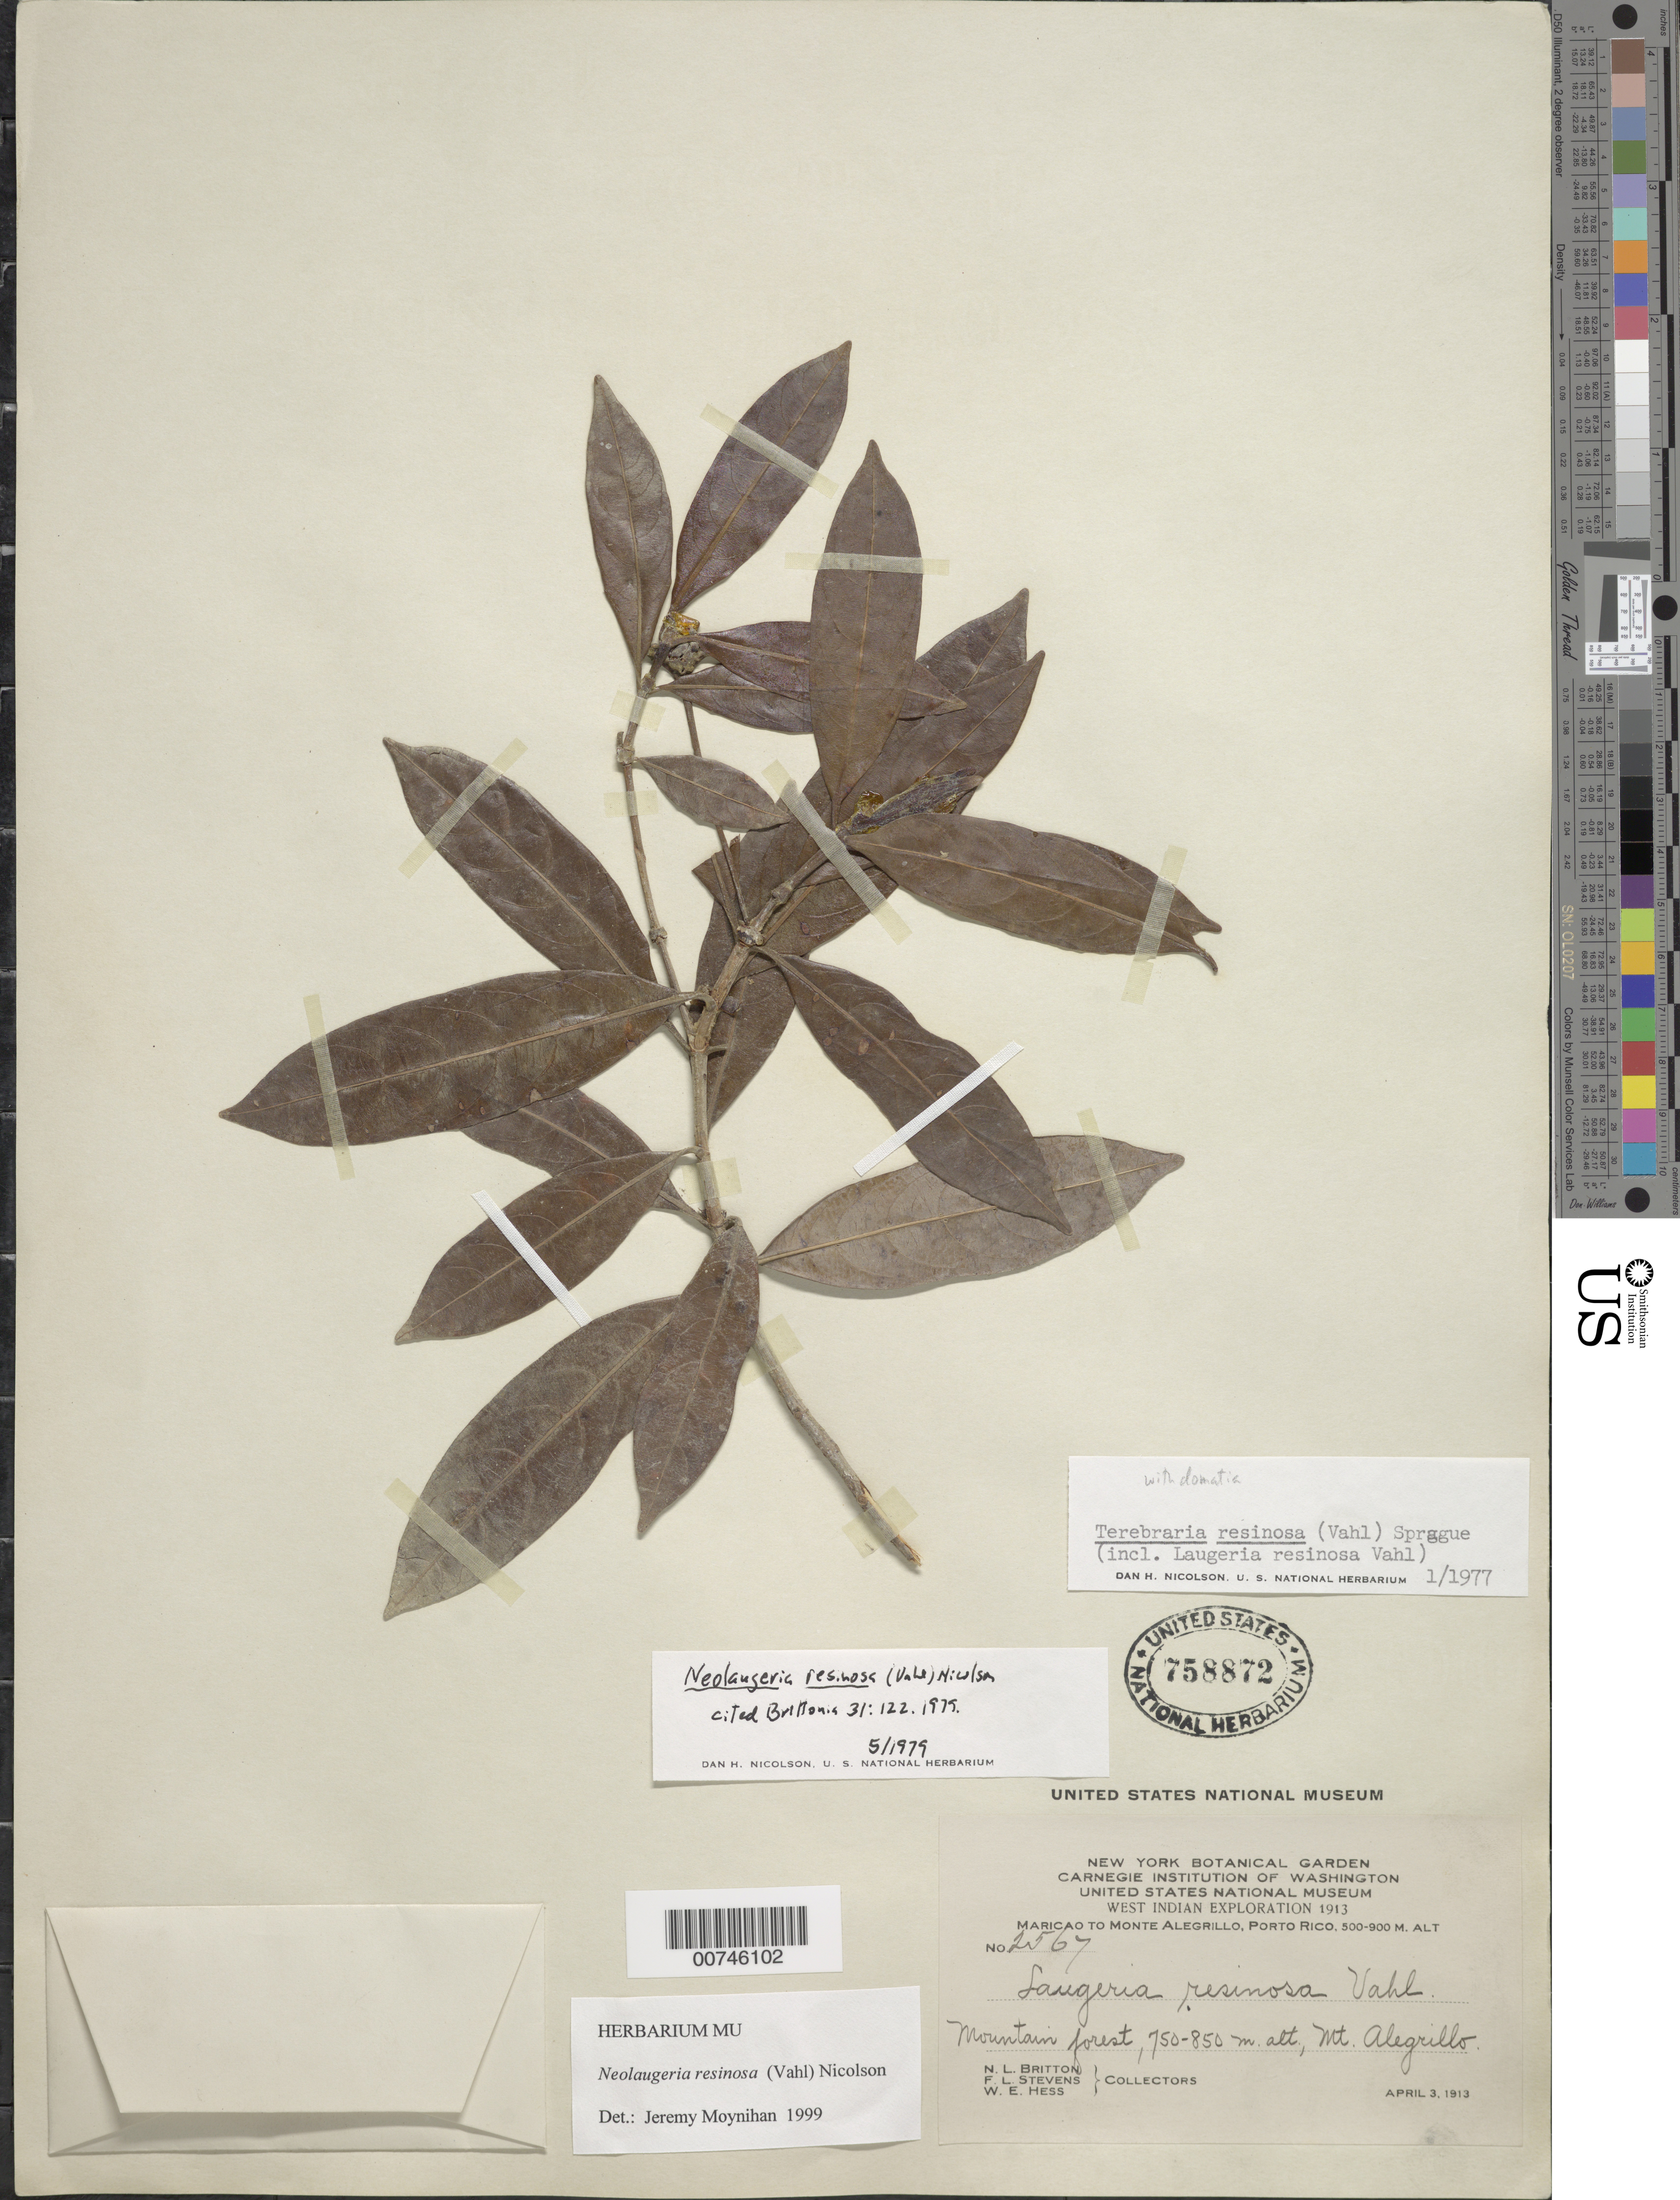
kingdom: Plantae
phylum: Tracheophyta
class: Magnoliopsida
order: Gentianales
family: Rubiaceae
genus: Stenostomum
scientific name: Stenostomum resinosum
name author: (Vahl) Griseb.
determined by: Moynihan, J.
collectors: N. Britton, F. L. Stevens & W. Hess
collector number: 2567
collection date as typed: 03 Apr 1913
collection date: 1913-04-03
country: Puerto Rico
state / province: Maricao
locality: Maricao to Monte Alegrillo, Mt. Alegrillo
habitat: Mountain forest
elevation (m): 750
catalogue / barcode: US 758872